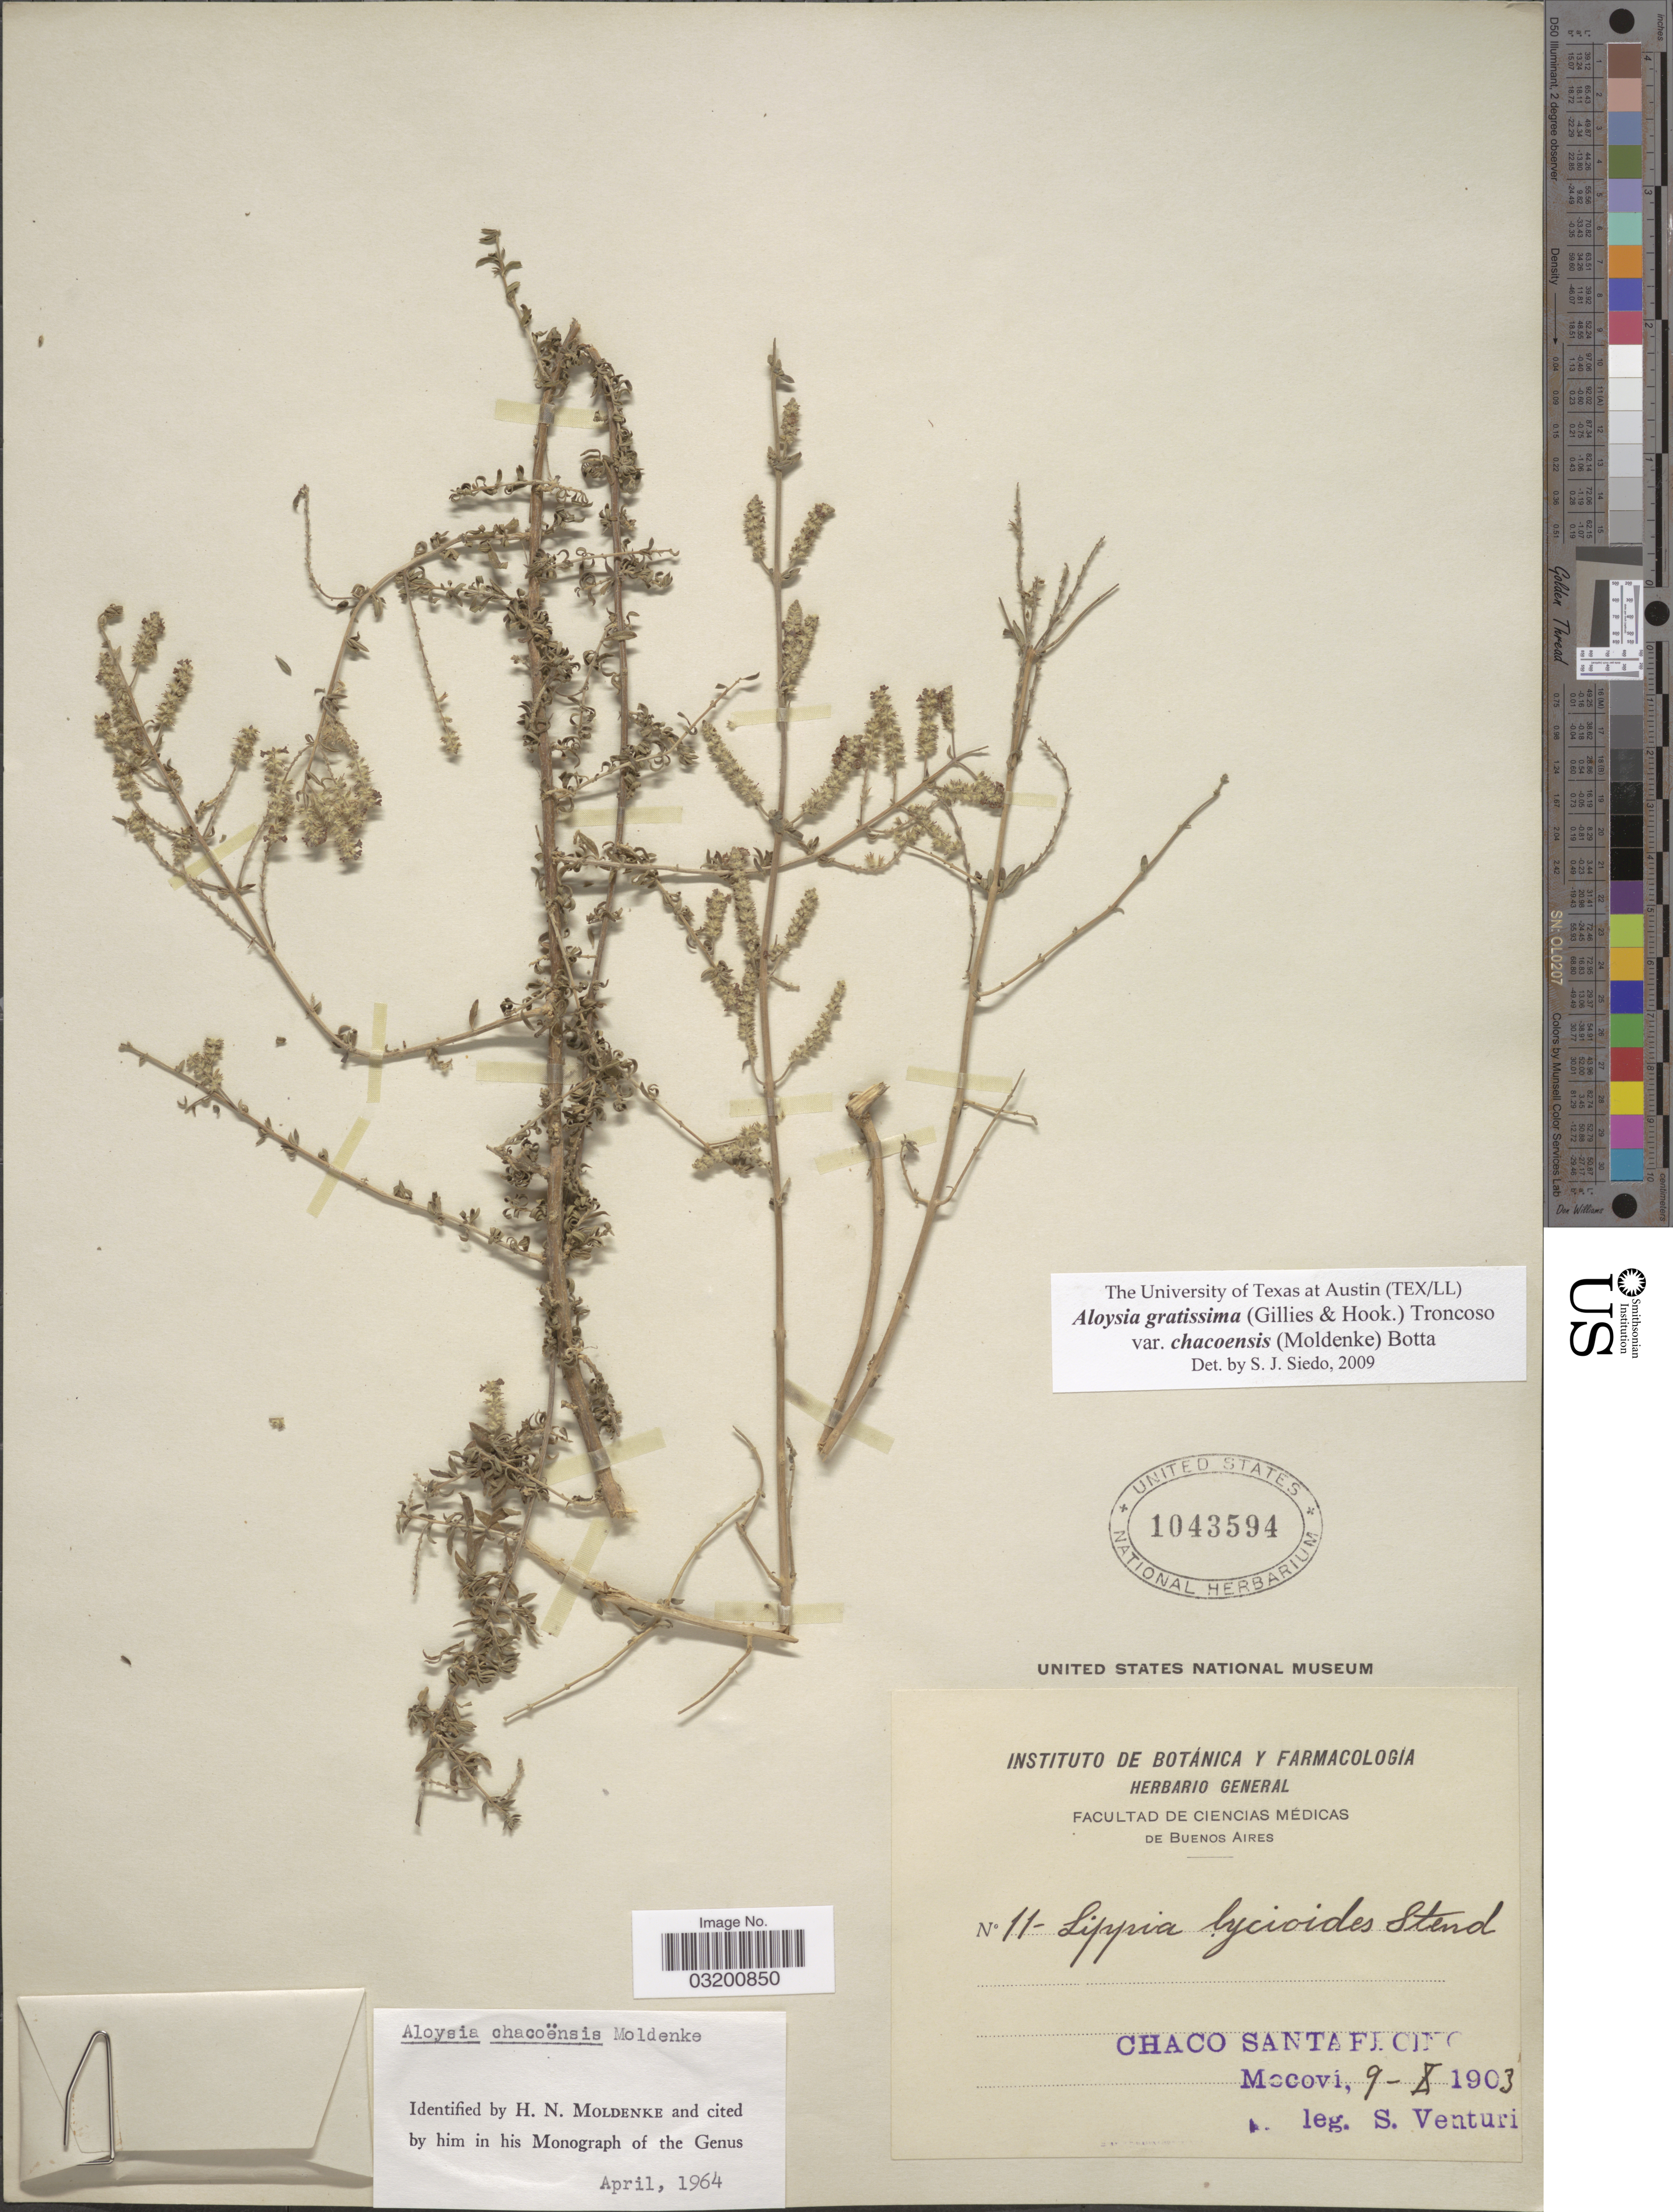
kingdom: Plantae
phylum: Tracheophyta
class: Magnoliopsida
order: Lamiales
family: Verbenaceae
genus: Aloysia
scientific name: Aloysia gratissima var. chacoensis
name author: (Moldenke) Botta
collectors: S. Venturi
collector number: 11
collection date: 1903-10-09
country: Argentina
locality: Chaco Santa Fe Cino. Mocovi.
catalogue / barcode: US 1043594